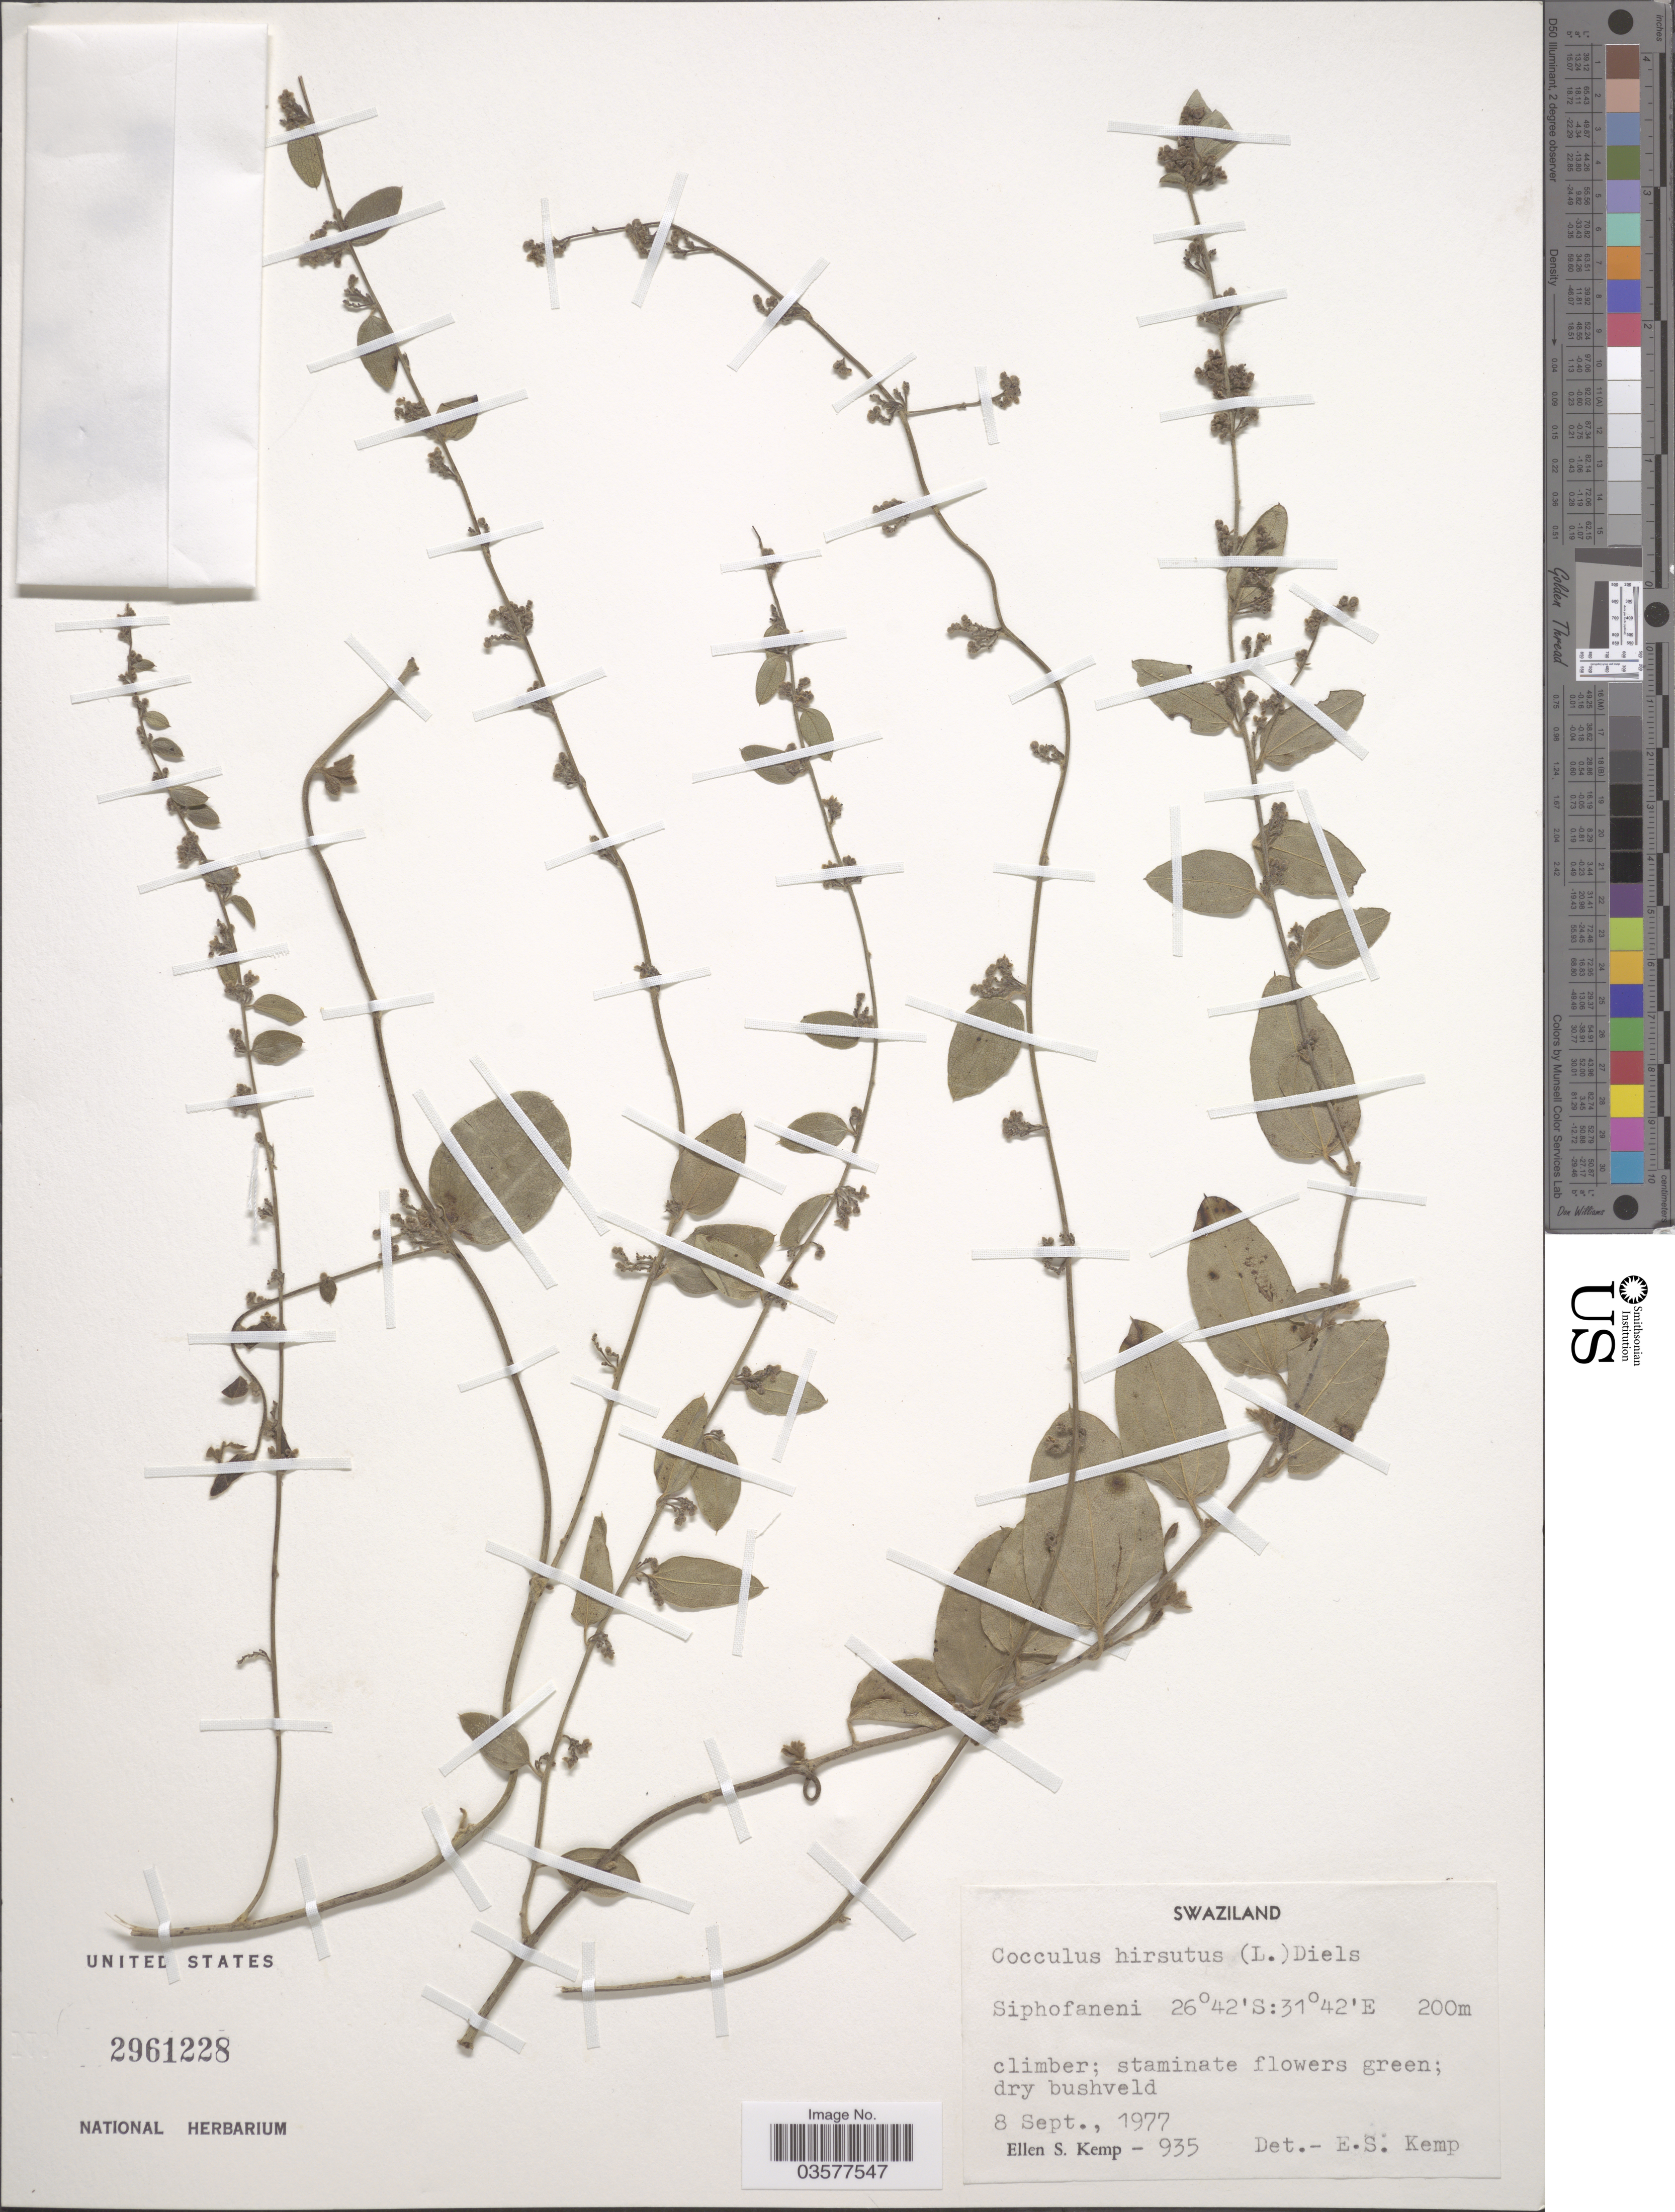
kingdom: Plantae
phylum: Tracheophyta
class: Magnoliopsida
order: Ranunculales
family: Menispermaceae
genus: Cocculus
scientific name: Cocculus hirsutus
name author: (L.) Diels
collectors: E. S. Kemp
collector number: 935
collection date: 1977-09-08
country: Eswatini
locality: Siphofaneni.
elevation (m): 200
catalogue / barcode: US 2961228